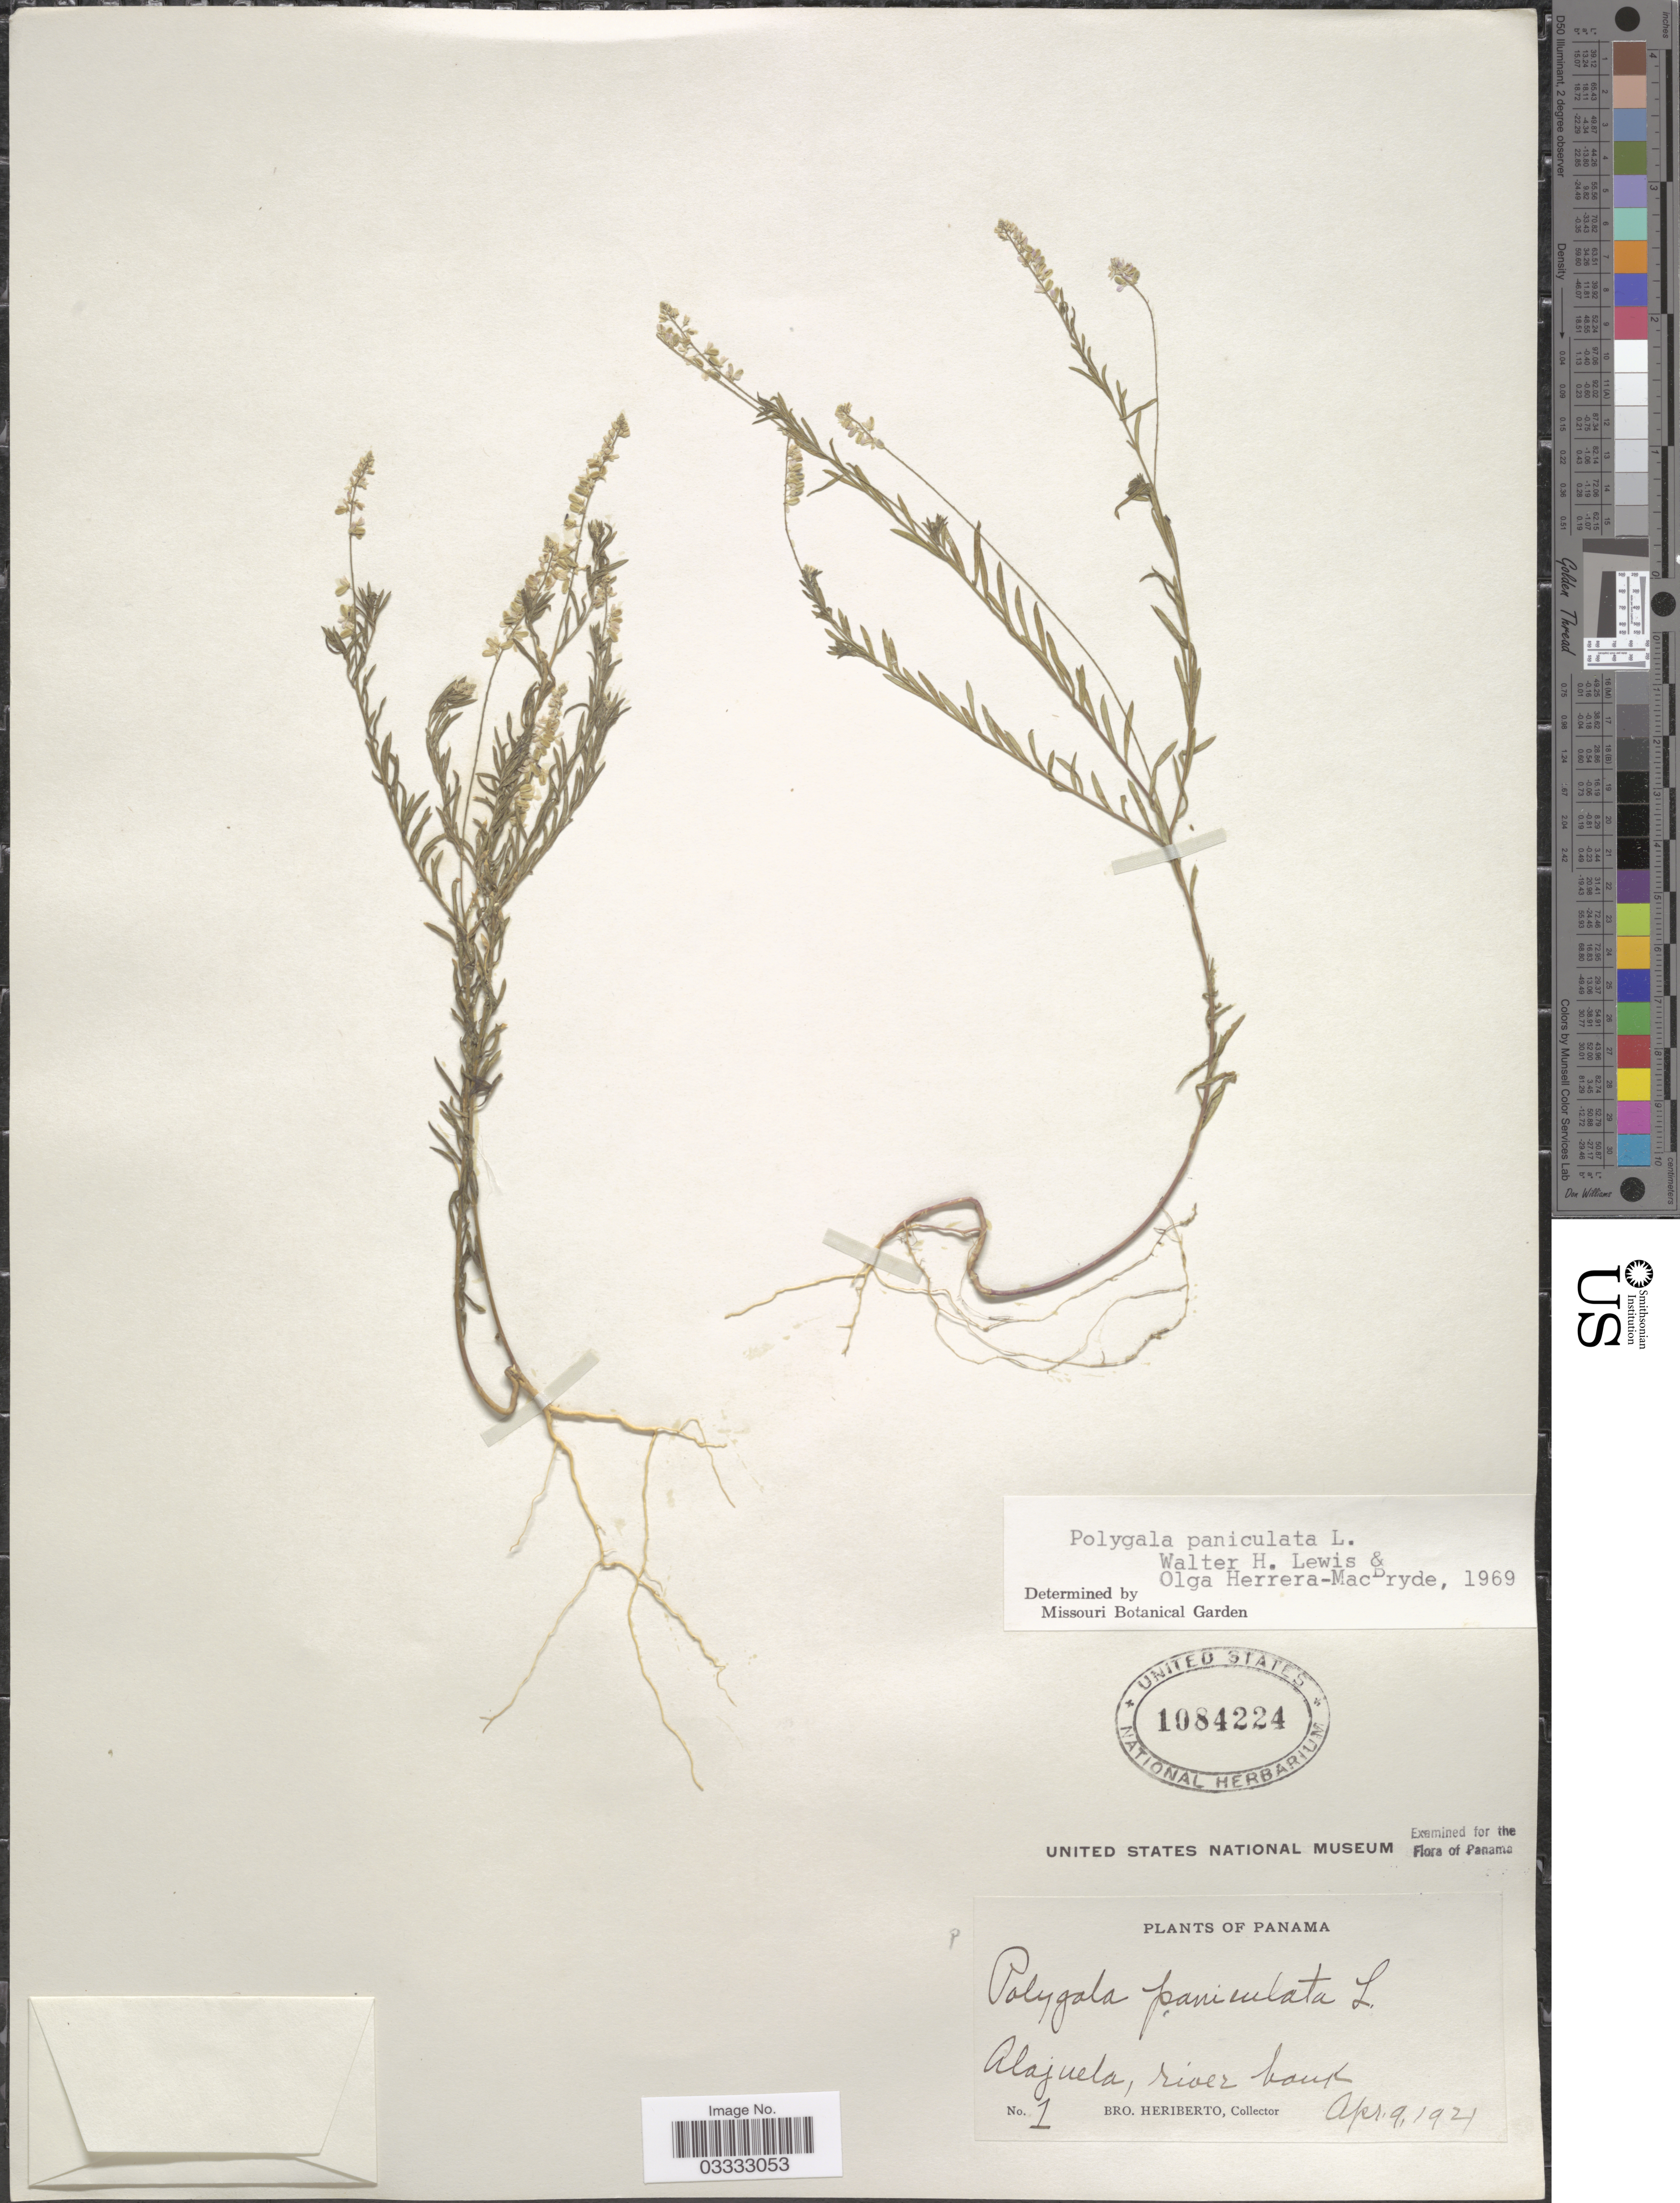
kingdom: Plantae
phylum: Tracheophyta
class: Magnoliopsida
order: Fabales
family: Polygalaceae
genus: Polygala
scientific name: Polygala paniculata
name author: L.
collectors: B. Heriberto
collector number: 1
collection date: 1921-04-09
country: Panama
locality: Alajuela.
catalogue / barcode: US 1084224